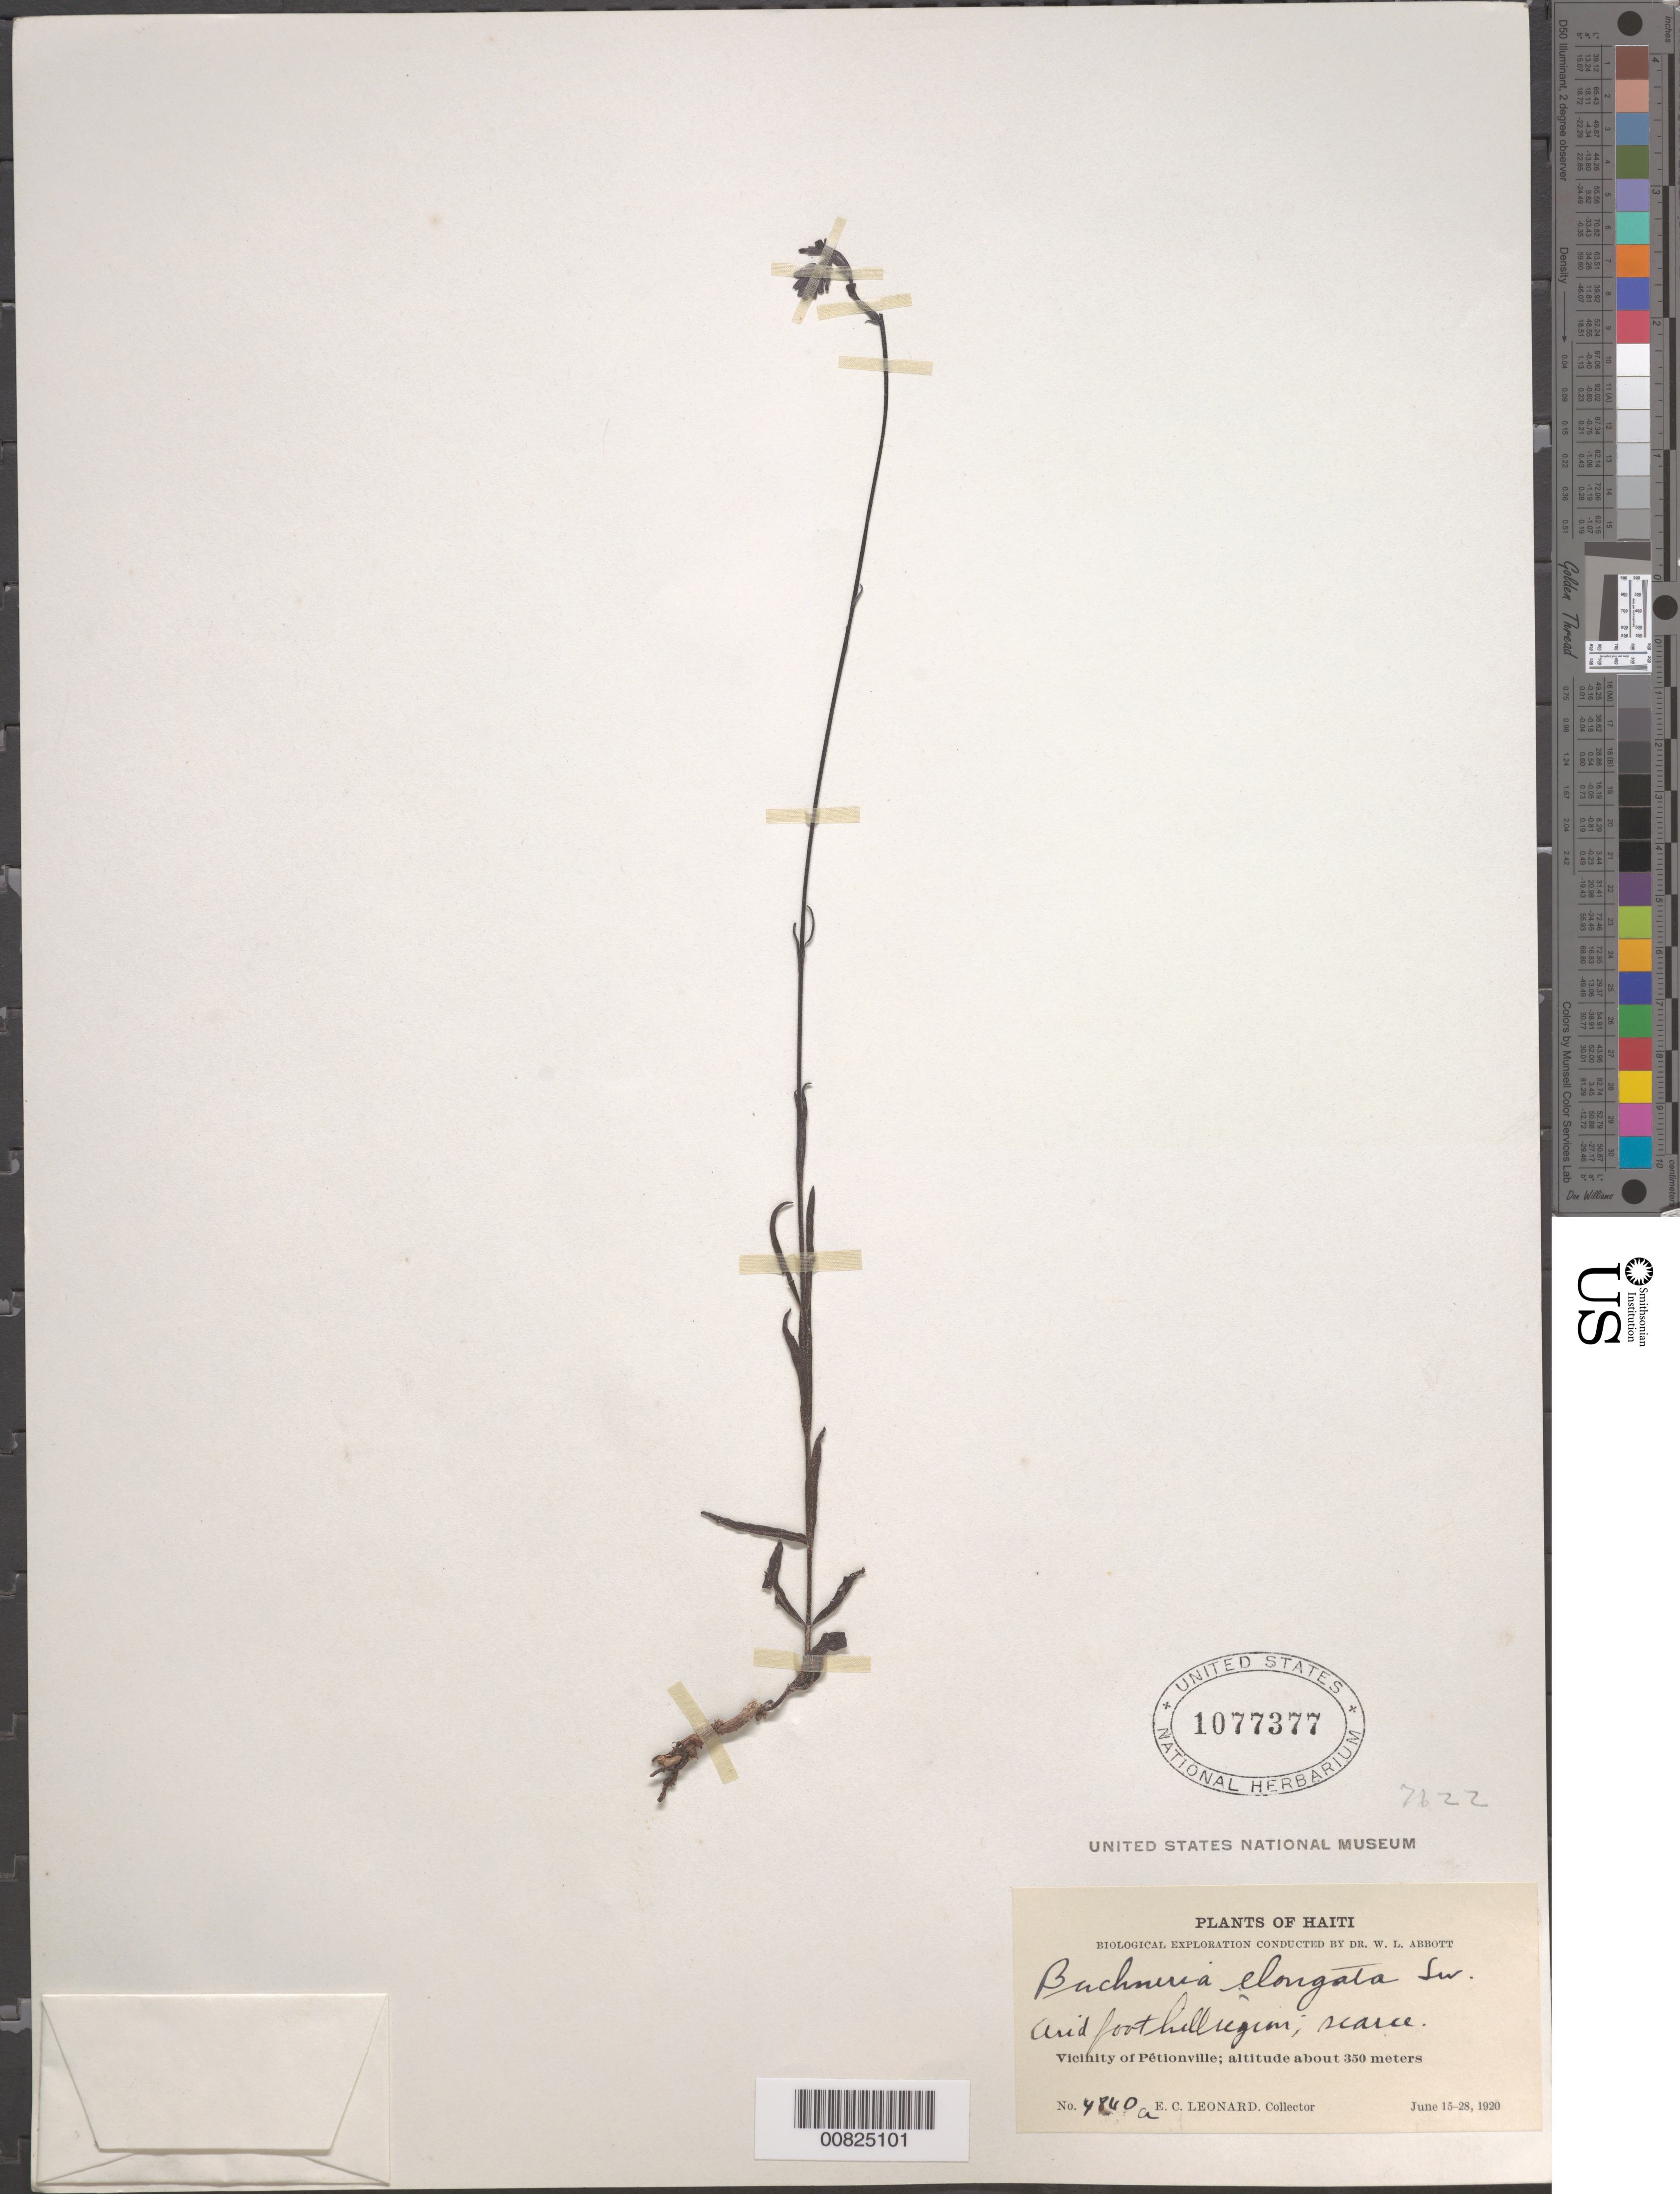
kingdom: Plantae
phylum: Tracheophyta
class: Magnoliopsida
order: Lamiales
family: Orobanchaceae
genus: Buchnera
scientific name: Buchnera longifolia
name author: Kunth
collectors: E. C. Leonard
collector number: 4840A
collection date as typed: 15 Jun 1920 to 28 Jun 1920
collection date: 1920-06-15/1920-06-28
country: Haiti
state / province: Ouest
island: Hispaniola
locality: Vicinity of Pétionville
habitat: Arid foot hill region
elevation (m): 350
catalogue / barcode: US 1077377